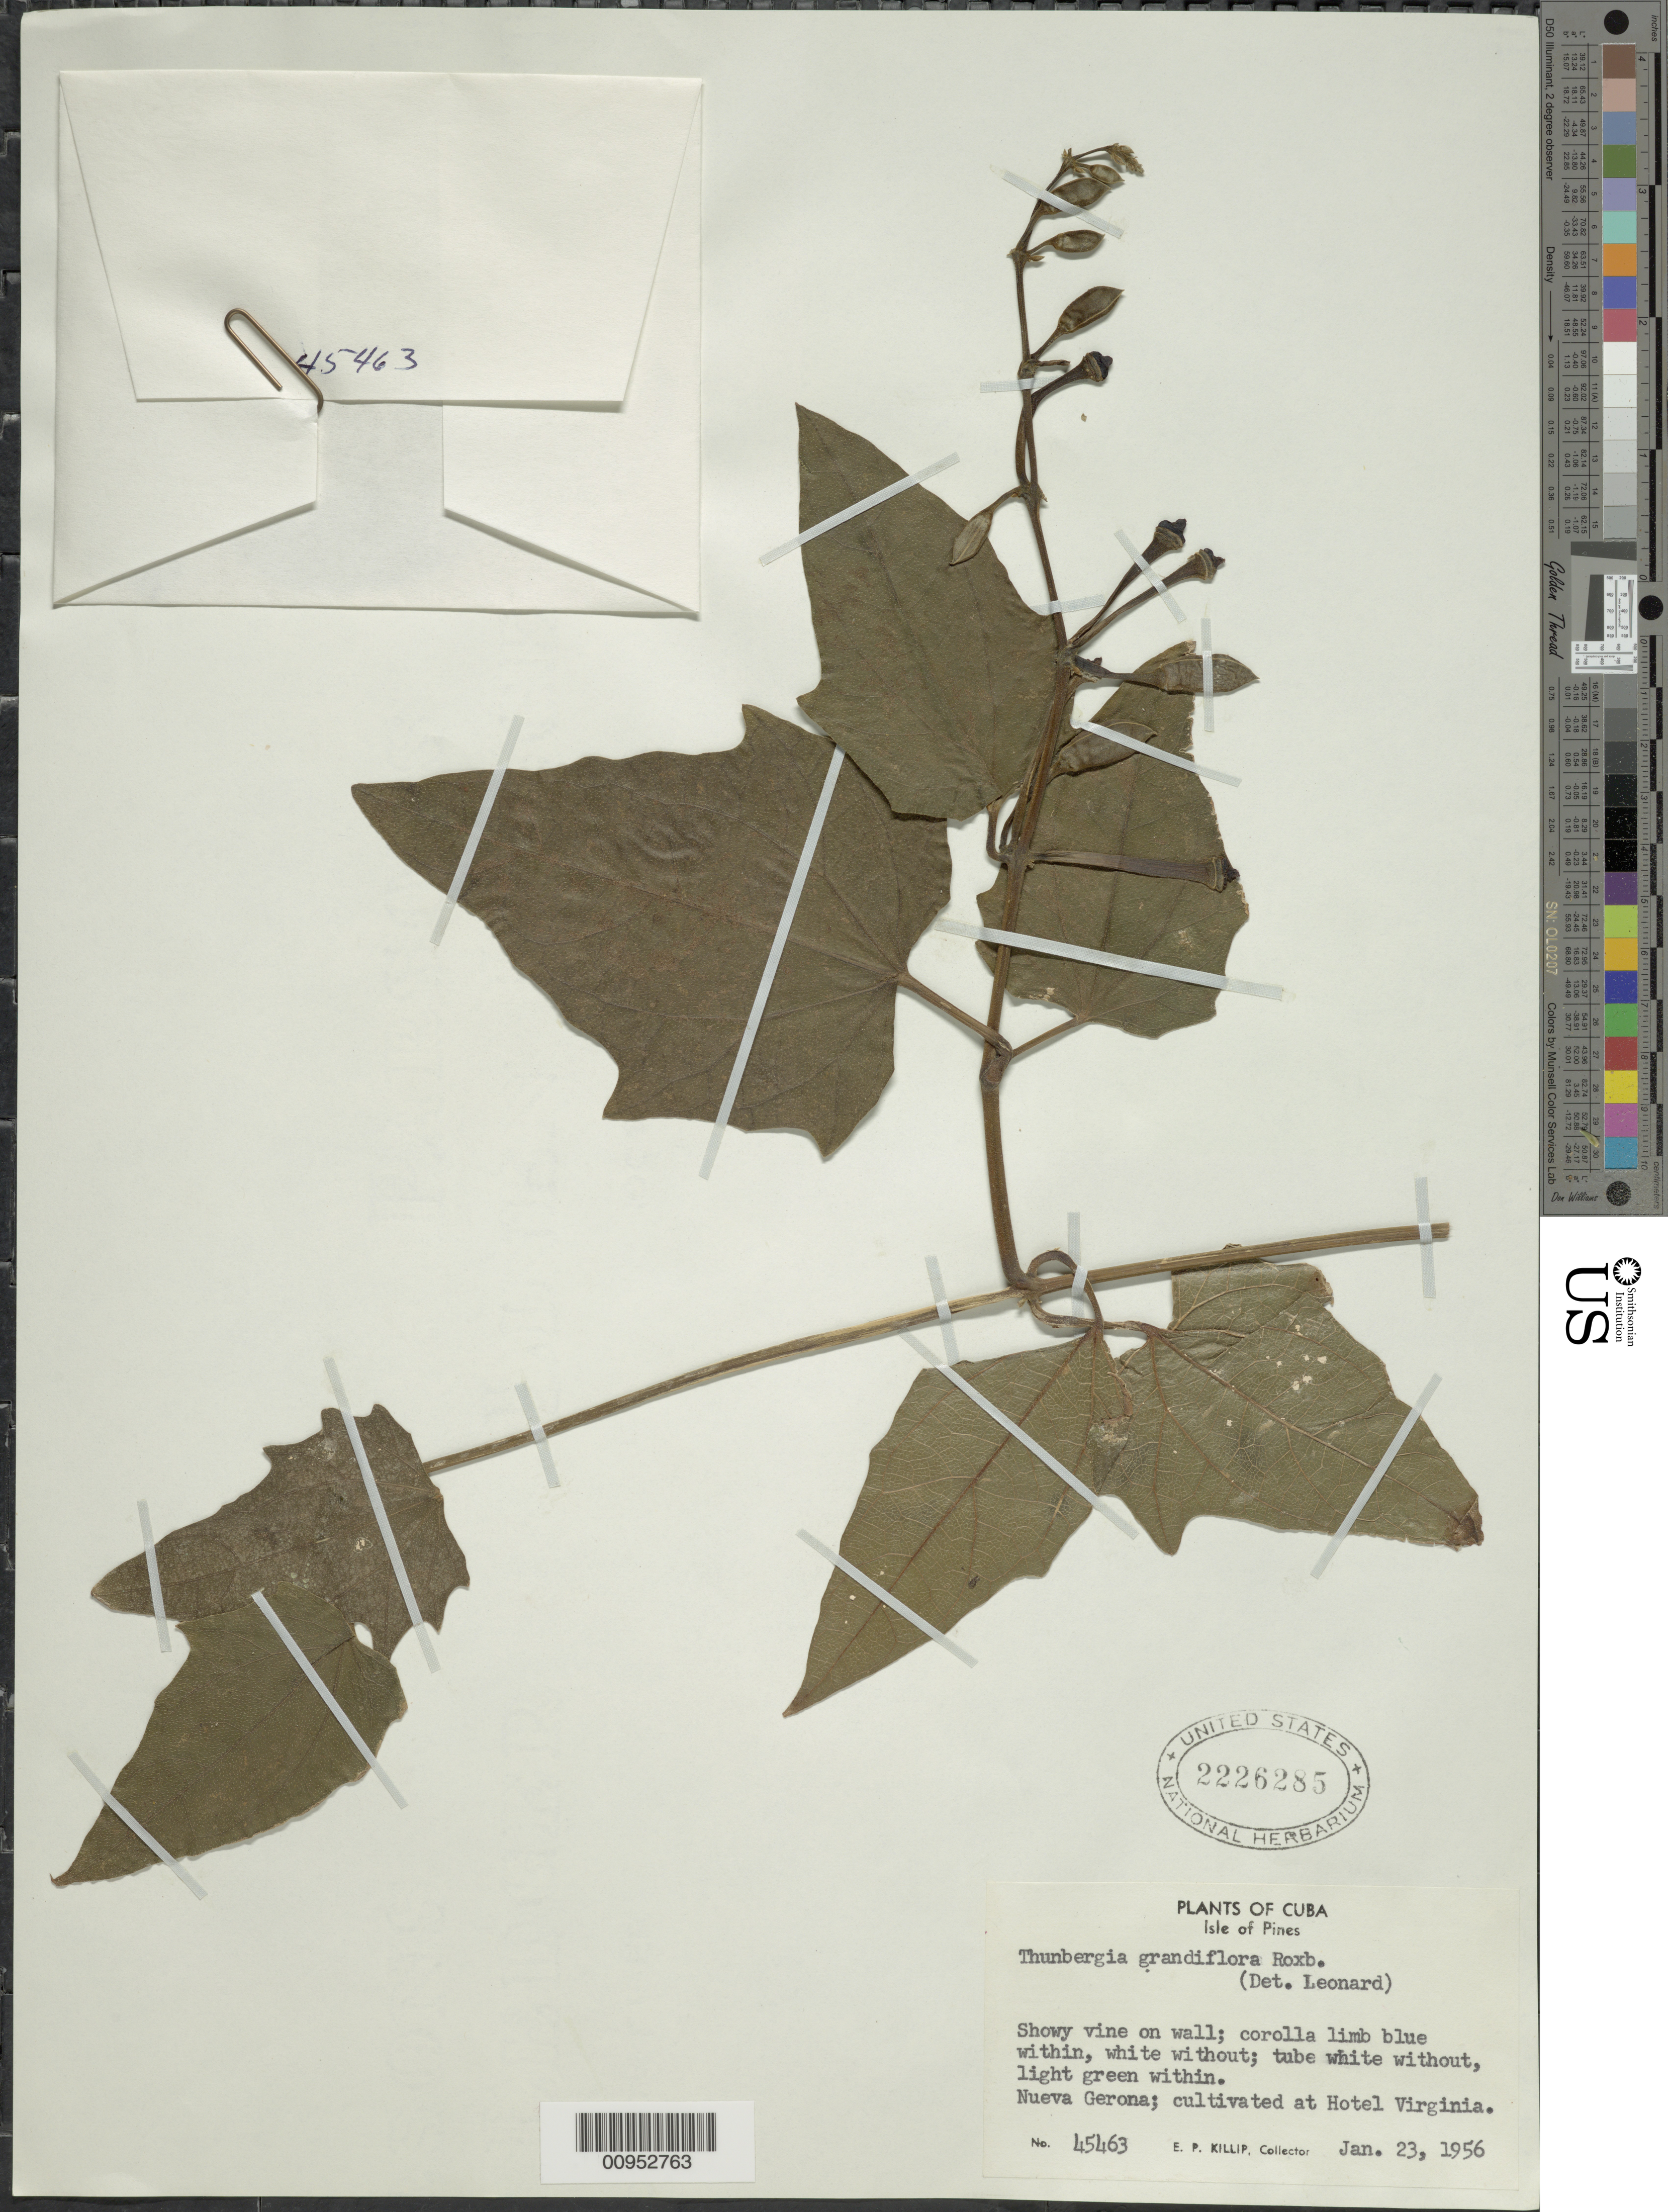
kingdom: Plantae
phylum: Tracheophyta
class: Magnoliopsida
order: Lamiales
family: Acanthaceae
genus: Thunbergia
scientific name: Thunbergia grandiflora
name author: Roxb.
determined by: Leonard, Emery C., (US)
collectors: E. P. Killip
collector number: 45463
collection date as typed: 23 Jan 1956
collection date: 1956-01-23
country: Cuba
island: Isla de la Juventud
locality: Nueva Gerona, Hotel Virginia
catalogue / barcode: US 2226285